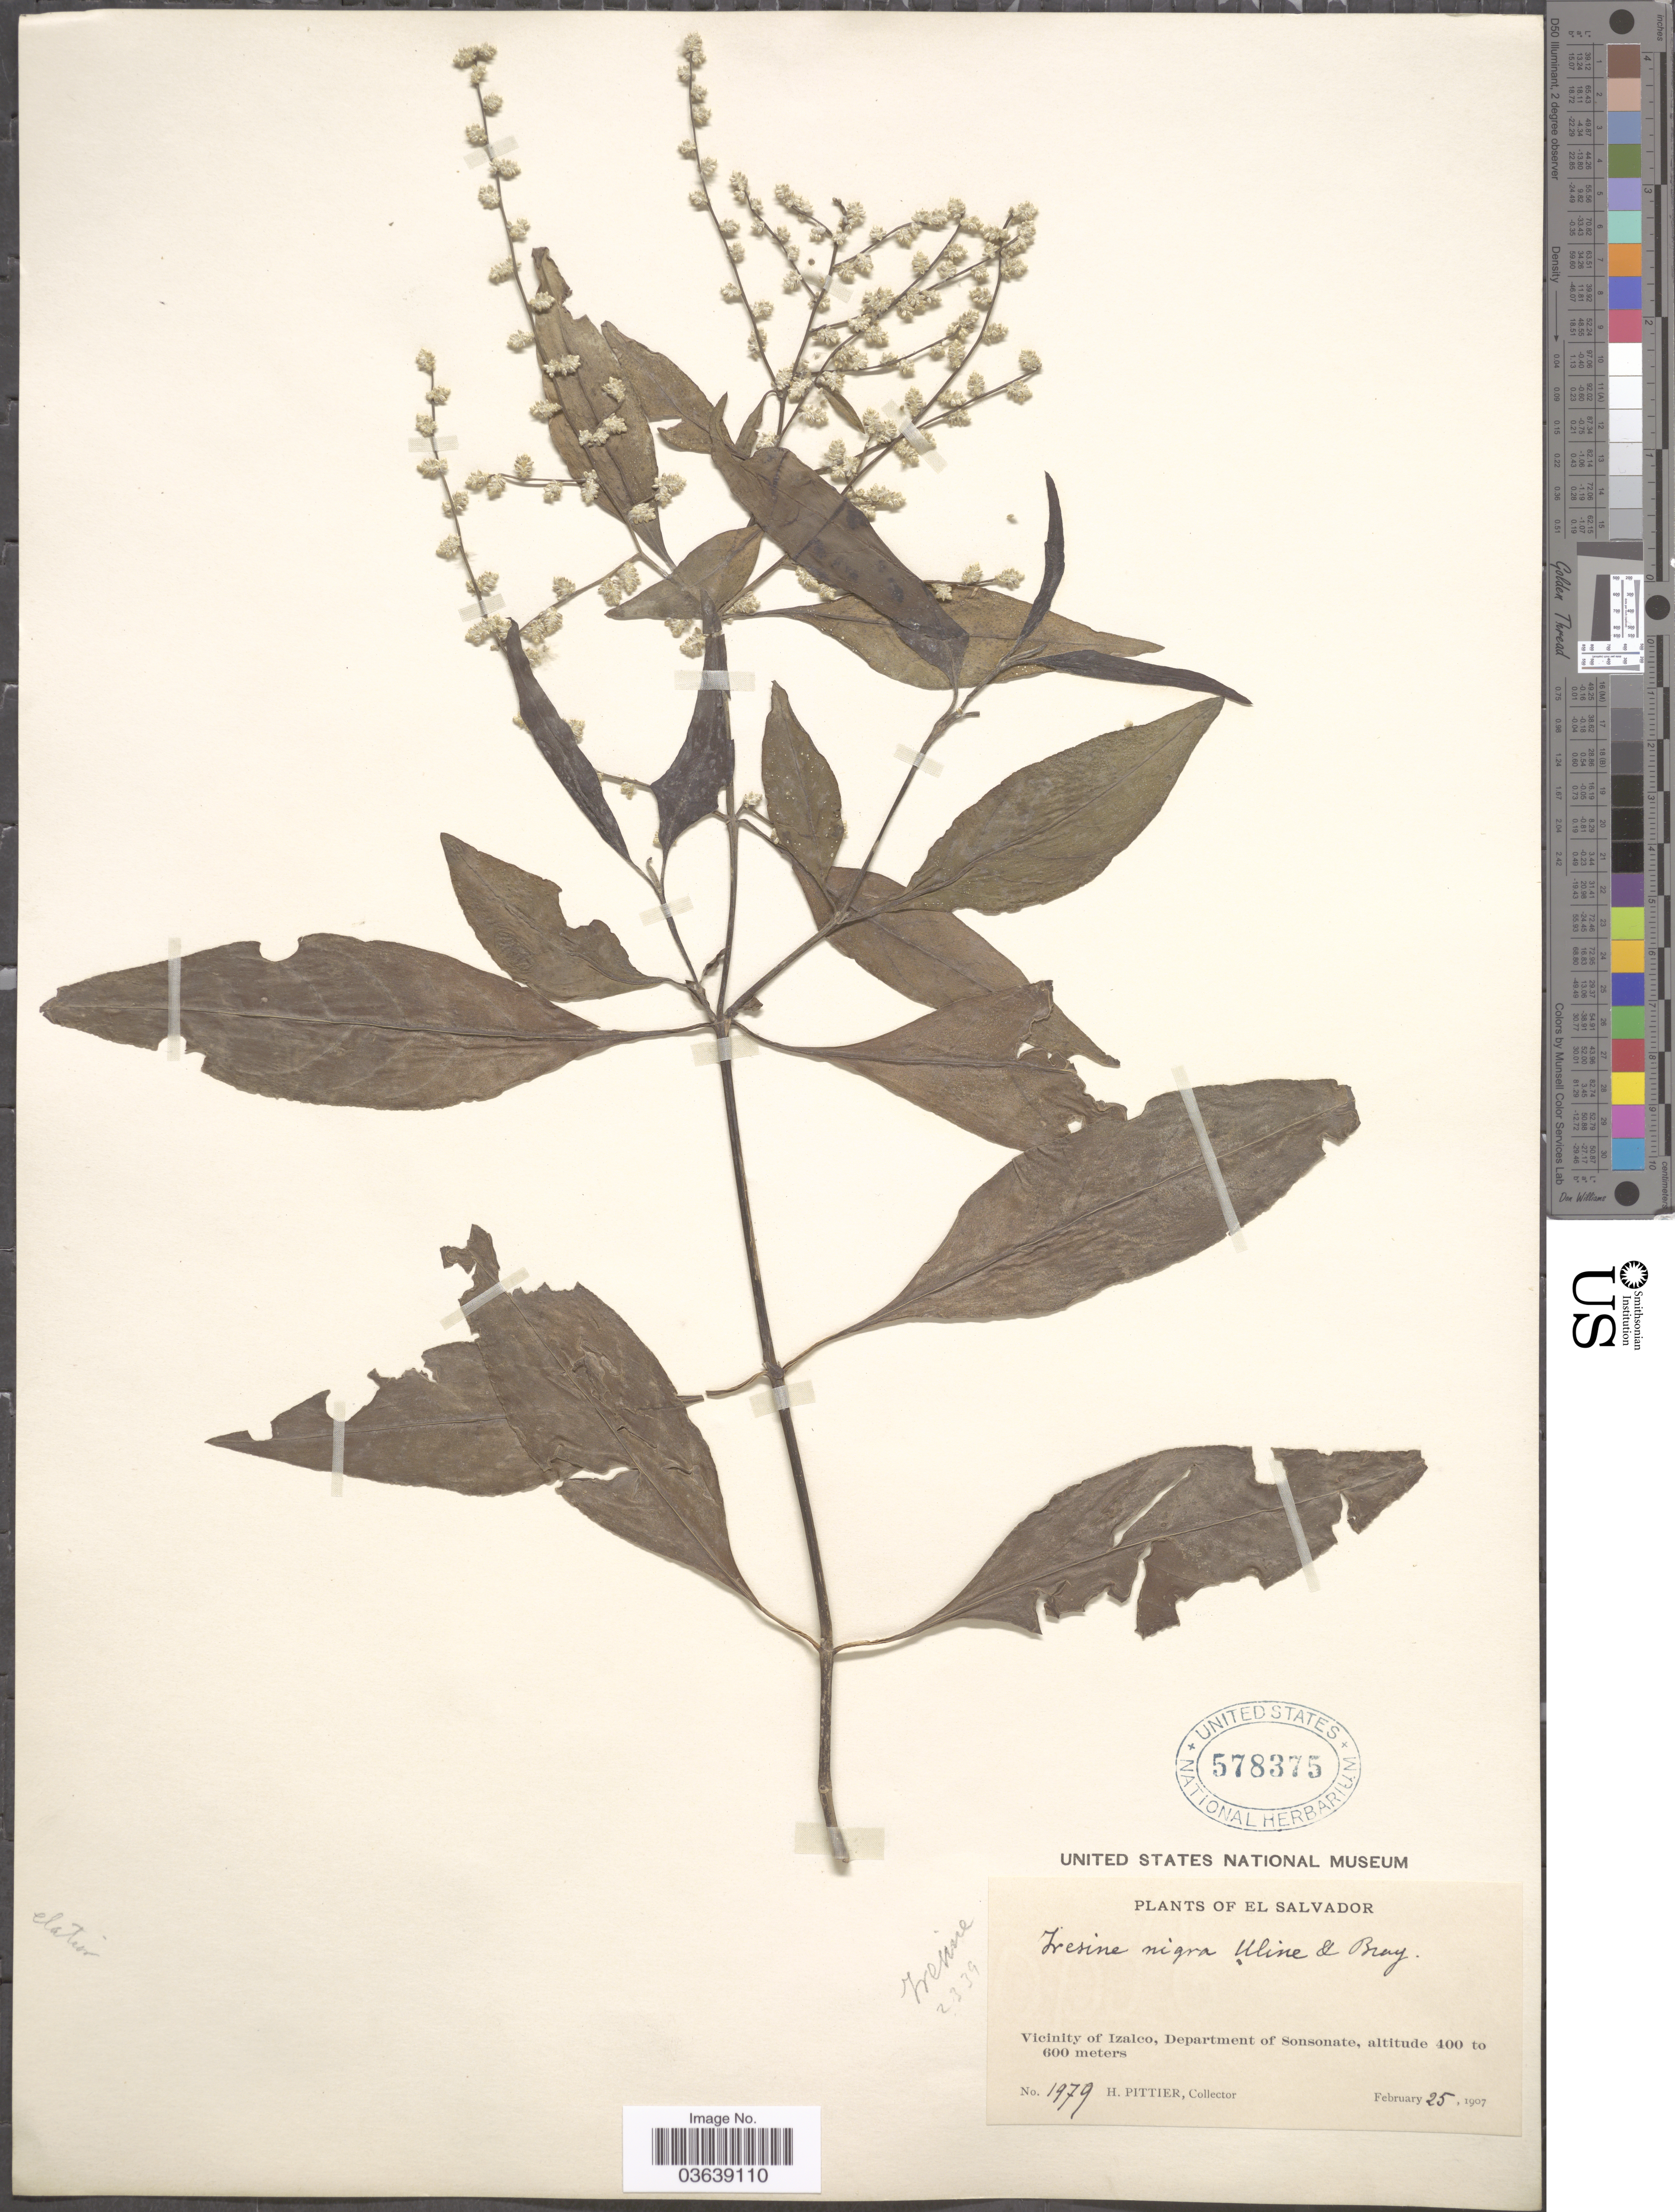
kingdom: Plantae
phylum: Tracheophyta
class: Magnoliopsida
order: Caryophyllales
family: Amaranthaceae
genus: Iresine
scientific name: Iresine nigra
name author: Uline & W.L. Bray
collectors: H. F. Pittier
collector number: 1979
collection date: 1907-02-25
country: El Salvador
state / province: Sonsonate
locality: Vicinity of Izalco, Department of Sonsonate.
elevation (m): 400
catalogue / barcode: US 578375